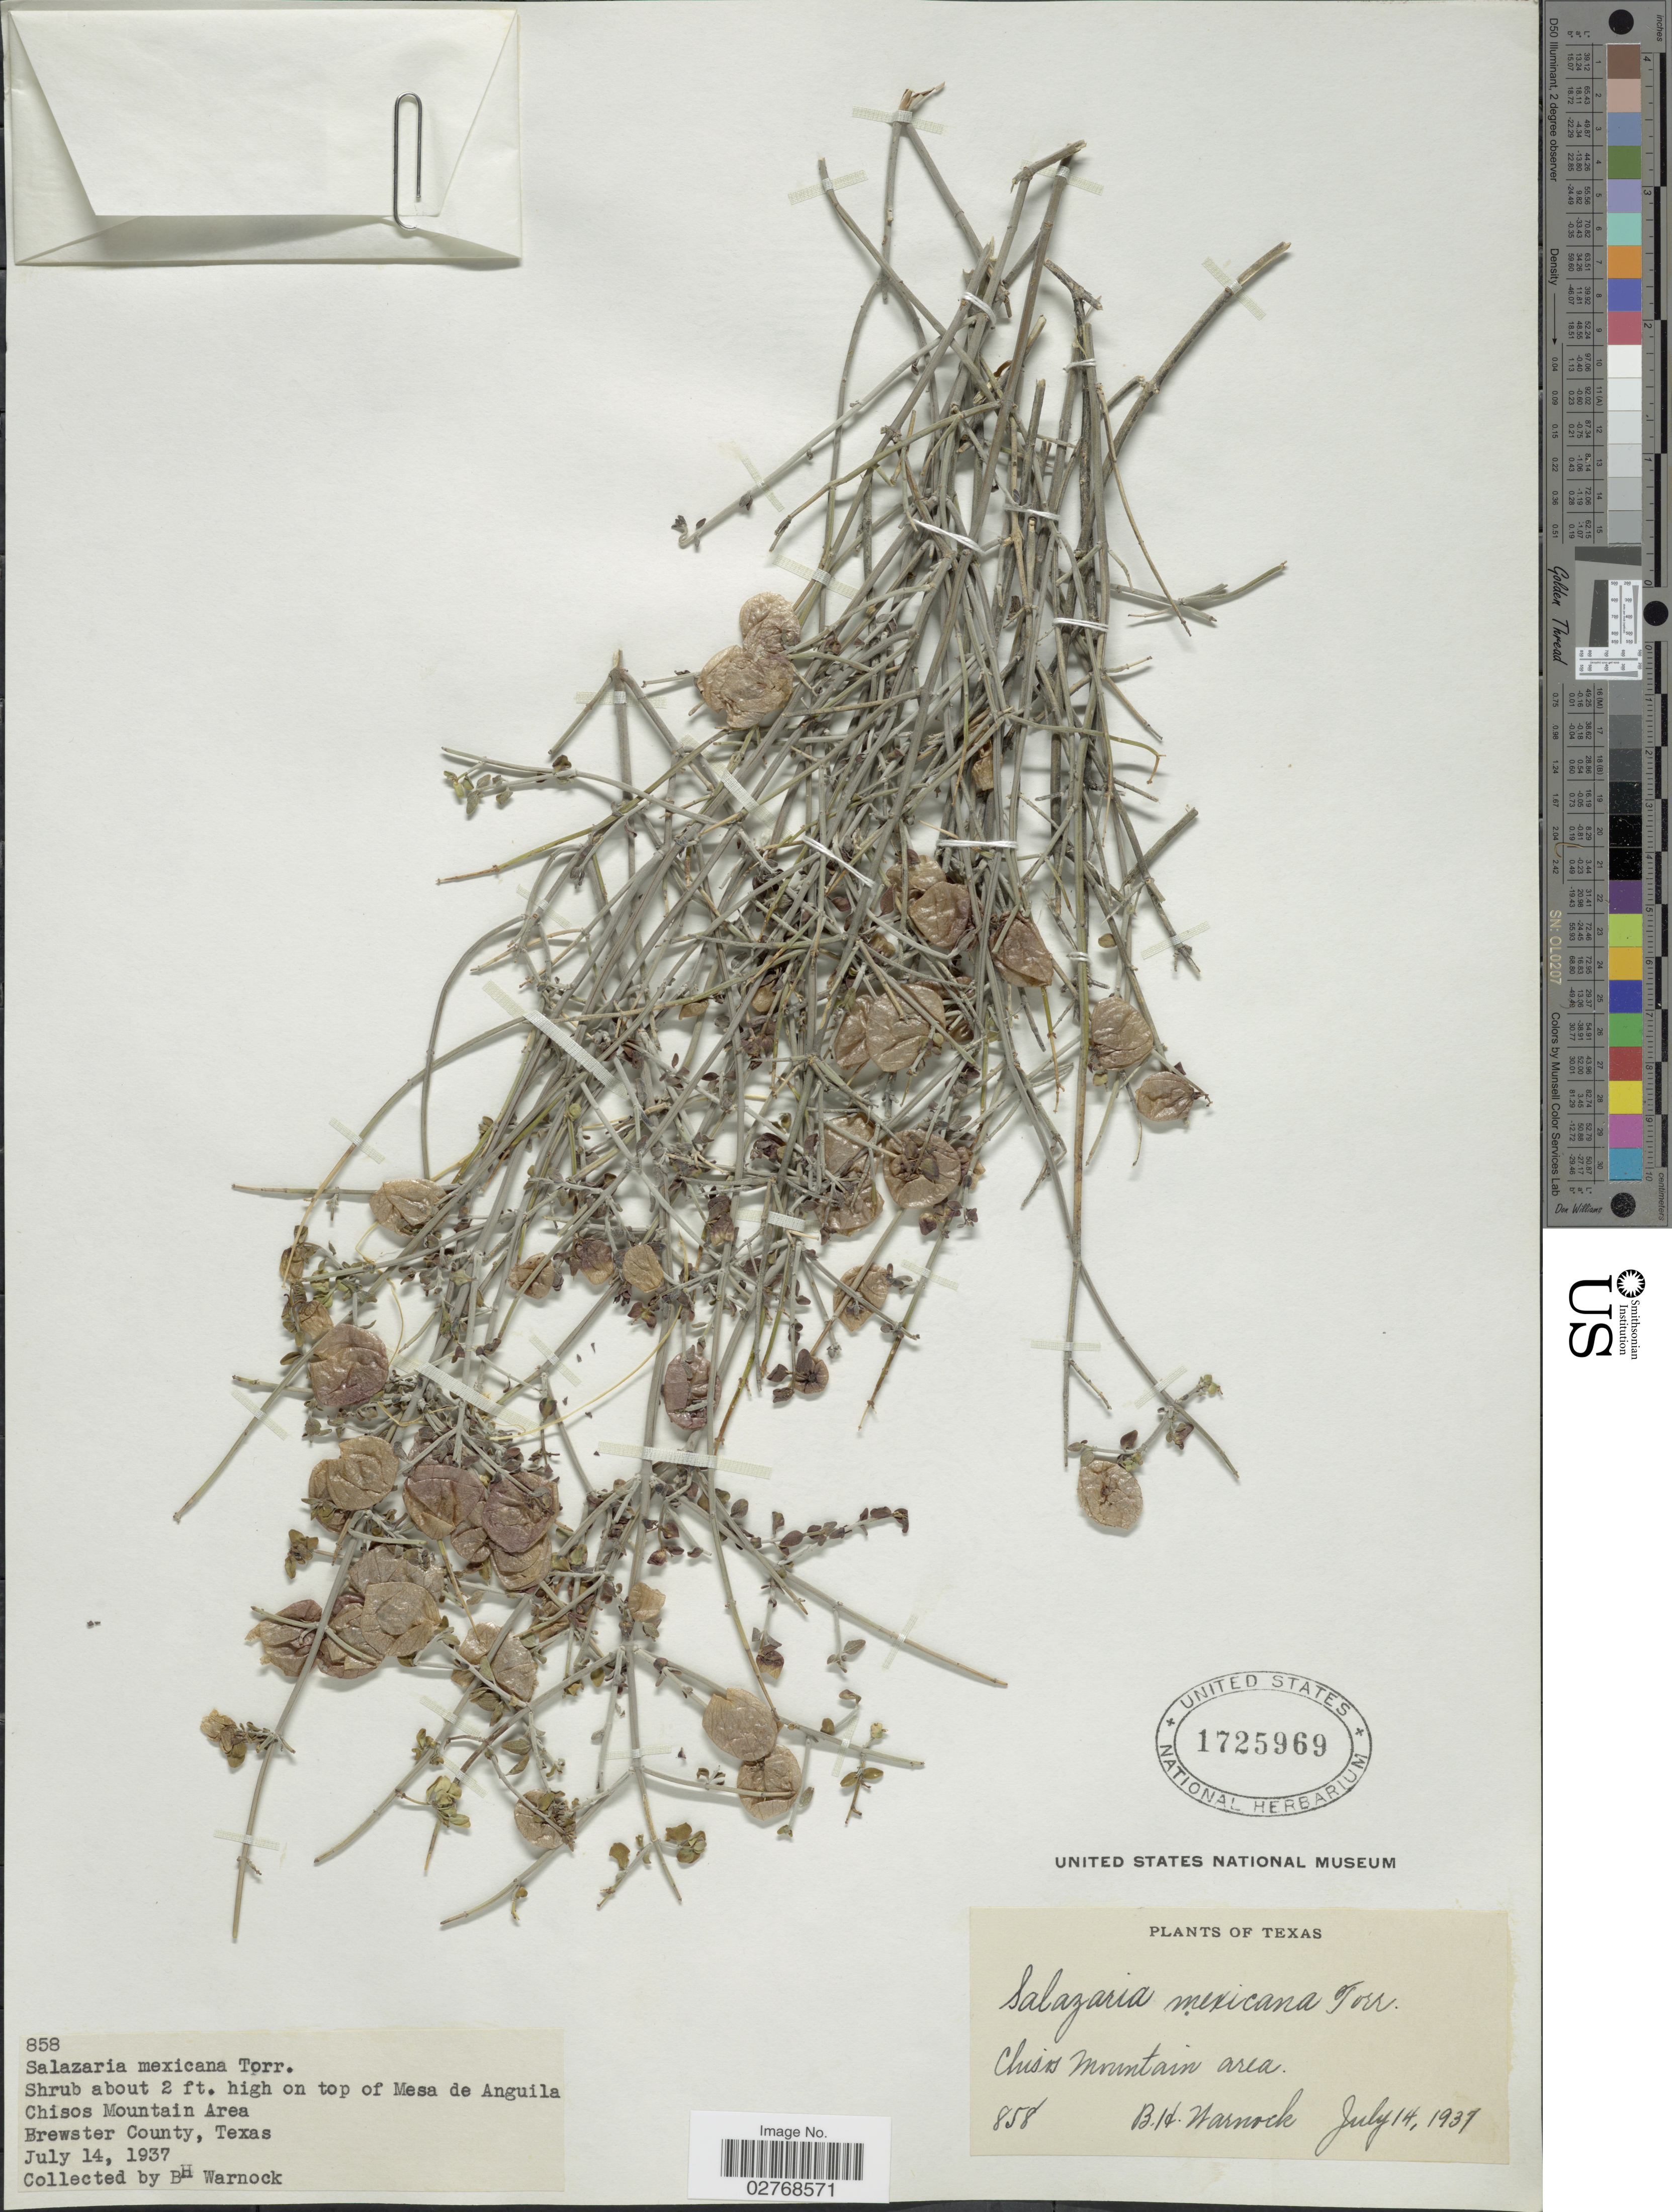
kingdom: Plantae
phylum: Tracheophyta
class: Magnoliopsida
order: Lamiales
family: Lamiaceae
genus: Scutellaria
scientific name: Scutellaria mexicana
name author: (Torr.) A.J. Paton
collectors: B. H. Warnock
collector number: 858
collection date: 1937-07-14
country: United States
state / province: Texas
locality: High on top of Mesa de Anguila. Chisos Mountain Area. Brewster County.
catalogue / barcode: US 1725969